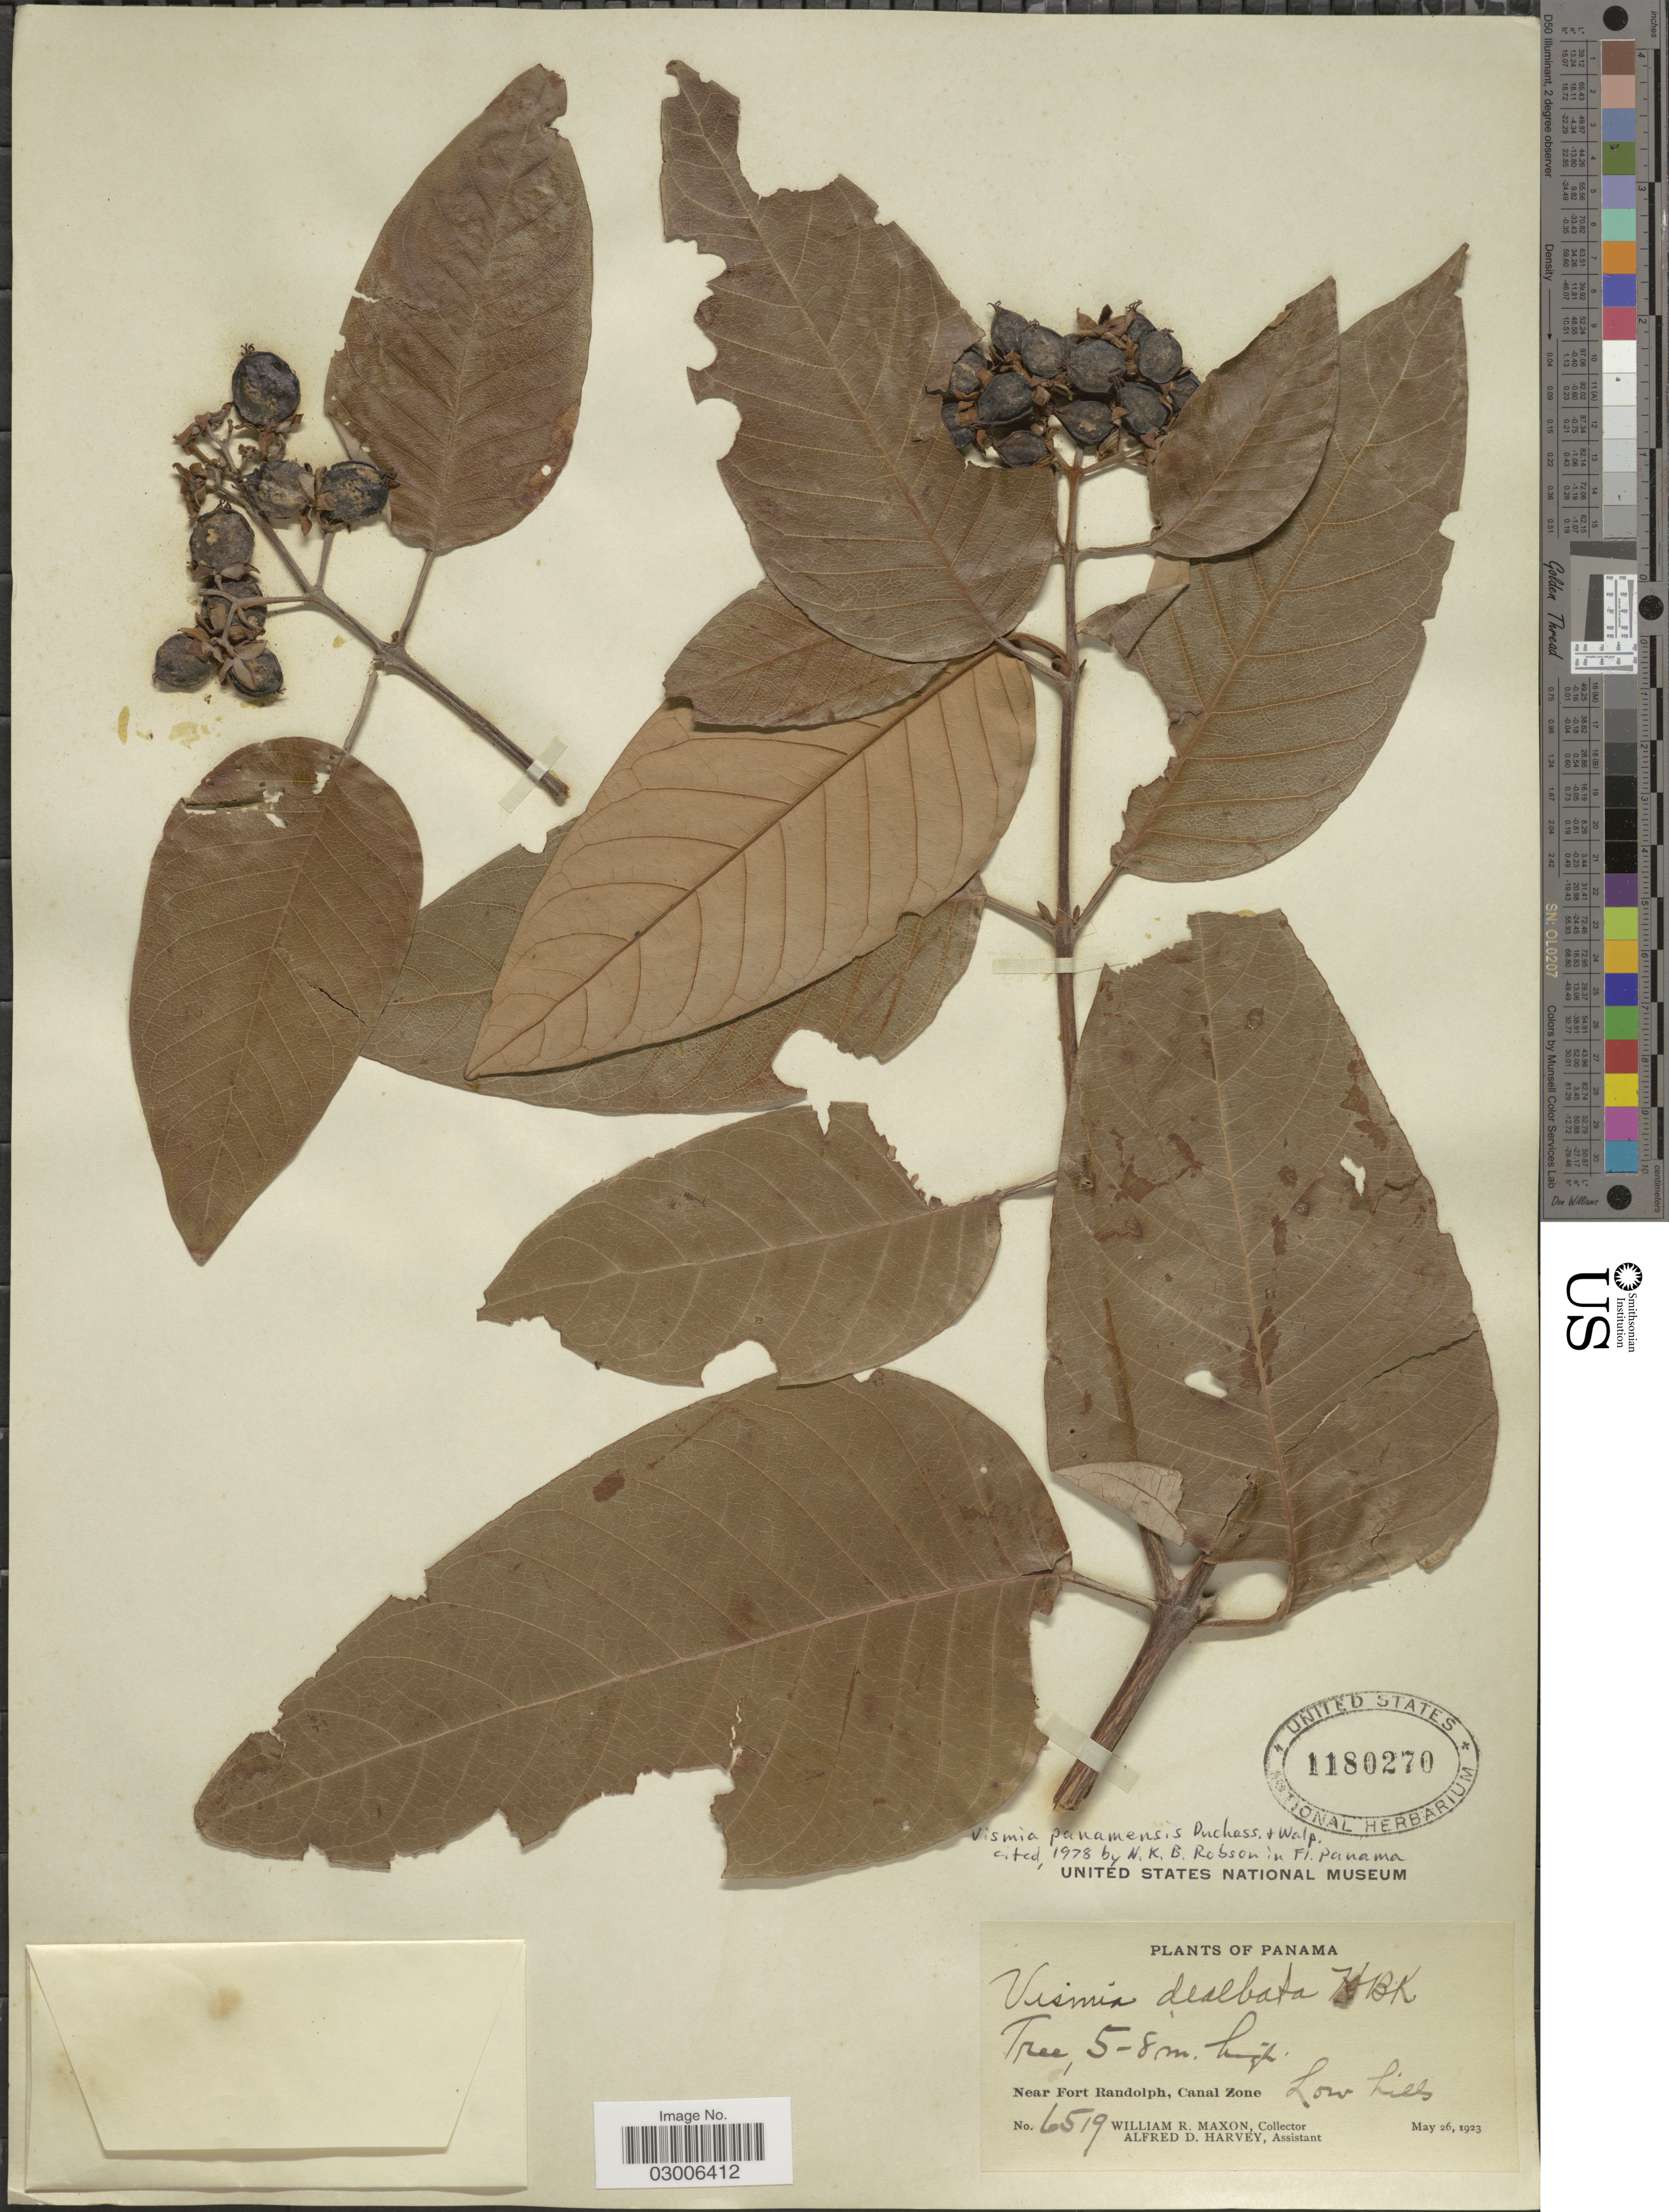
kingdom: Plantae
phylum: Tracheophyta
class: Magnoliopsida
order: Malpighiales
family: Hypericaceae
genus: Vismia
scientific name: Vismia panamensis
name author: Duchass. & Walp.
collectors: W. R. Maxon & A. D. Harvey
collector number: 6519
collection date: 1923-05-26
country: Panama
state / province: Colón / Panamá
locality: Near Fort Randolph, Canal Zone.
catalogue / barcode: US 1180270